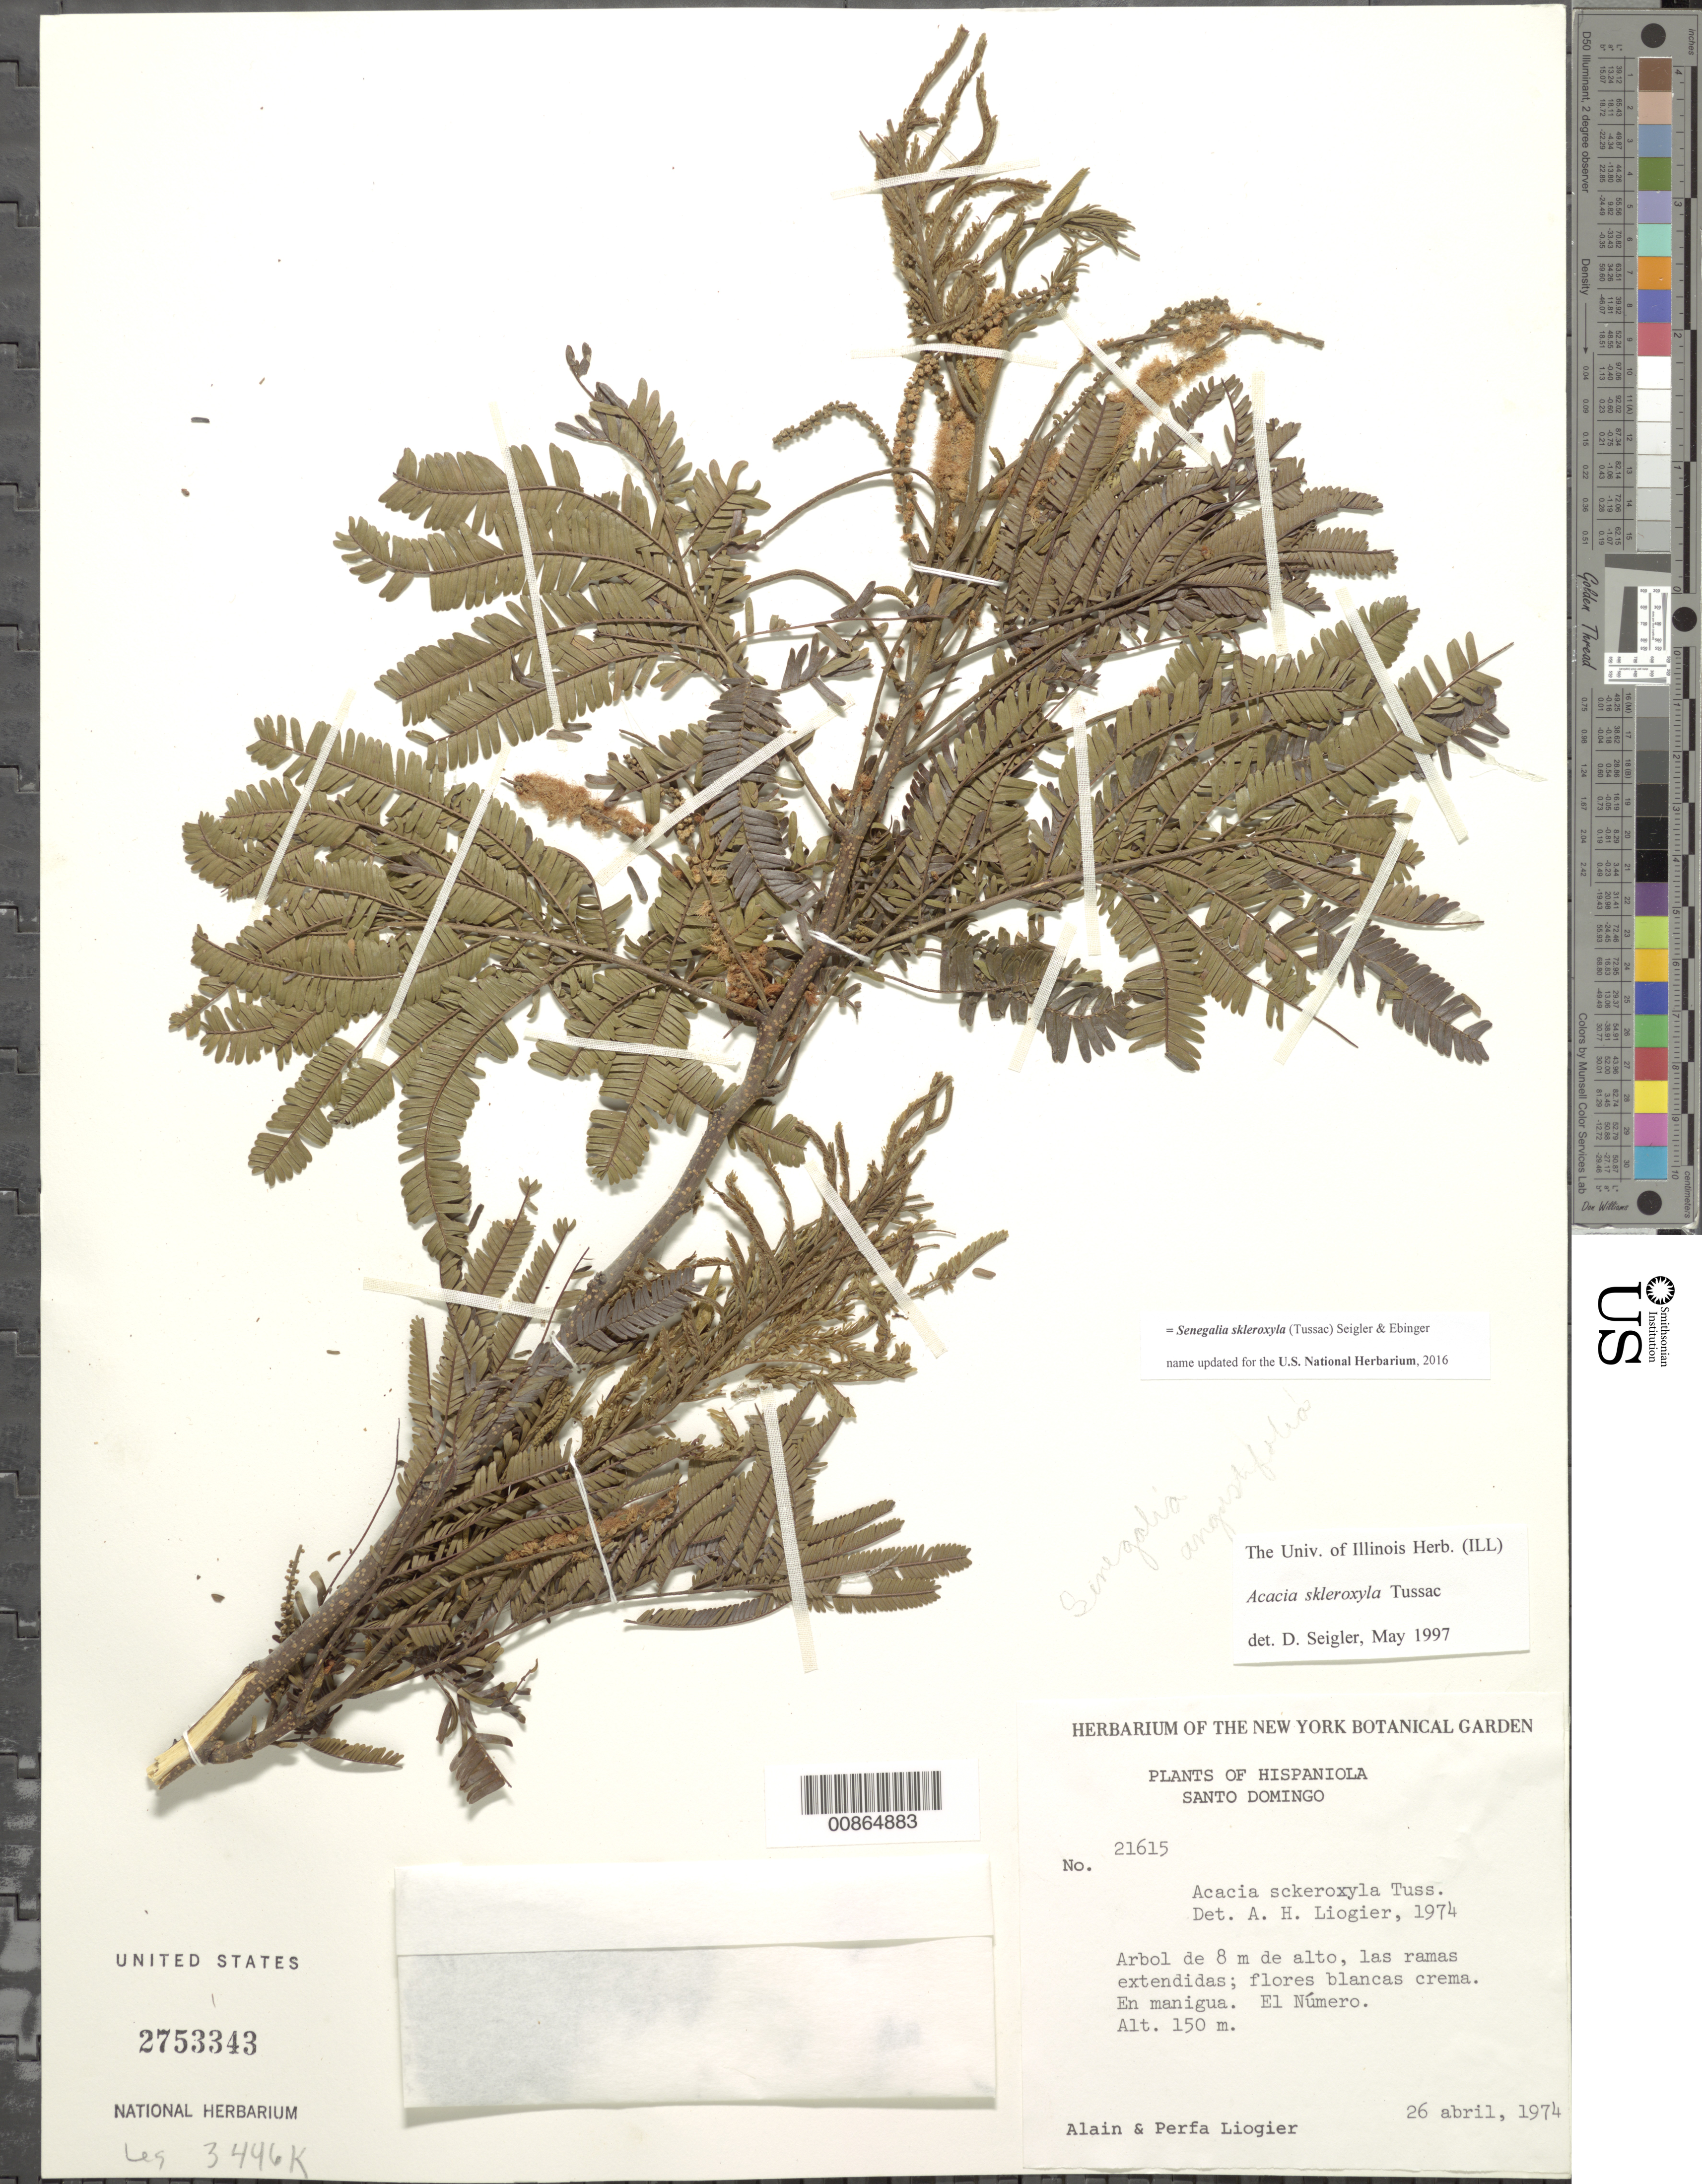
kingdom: Plantae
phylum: Tracheophyta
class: Magnoliopsida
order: Fabales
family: Fabaceae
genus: Parasenegalia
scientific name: Parasenegalia skleroxyla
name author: (Tussac) Seigler & Ebinger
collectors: A. H. Liogier & M. P. Liogier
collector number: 21615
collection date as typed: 26 Apr 1974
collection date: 1974-04-26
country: Dominican Republic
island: Hispaniola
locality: El Número.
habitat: En manigua.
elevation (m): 150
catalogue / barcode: US 2753343